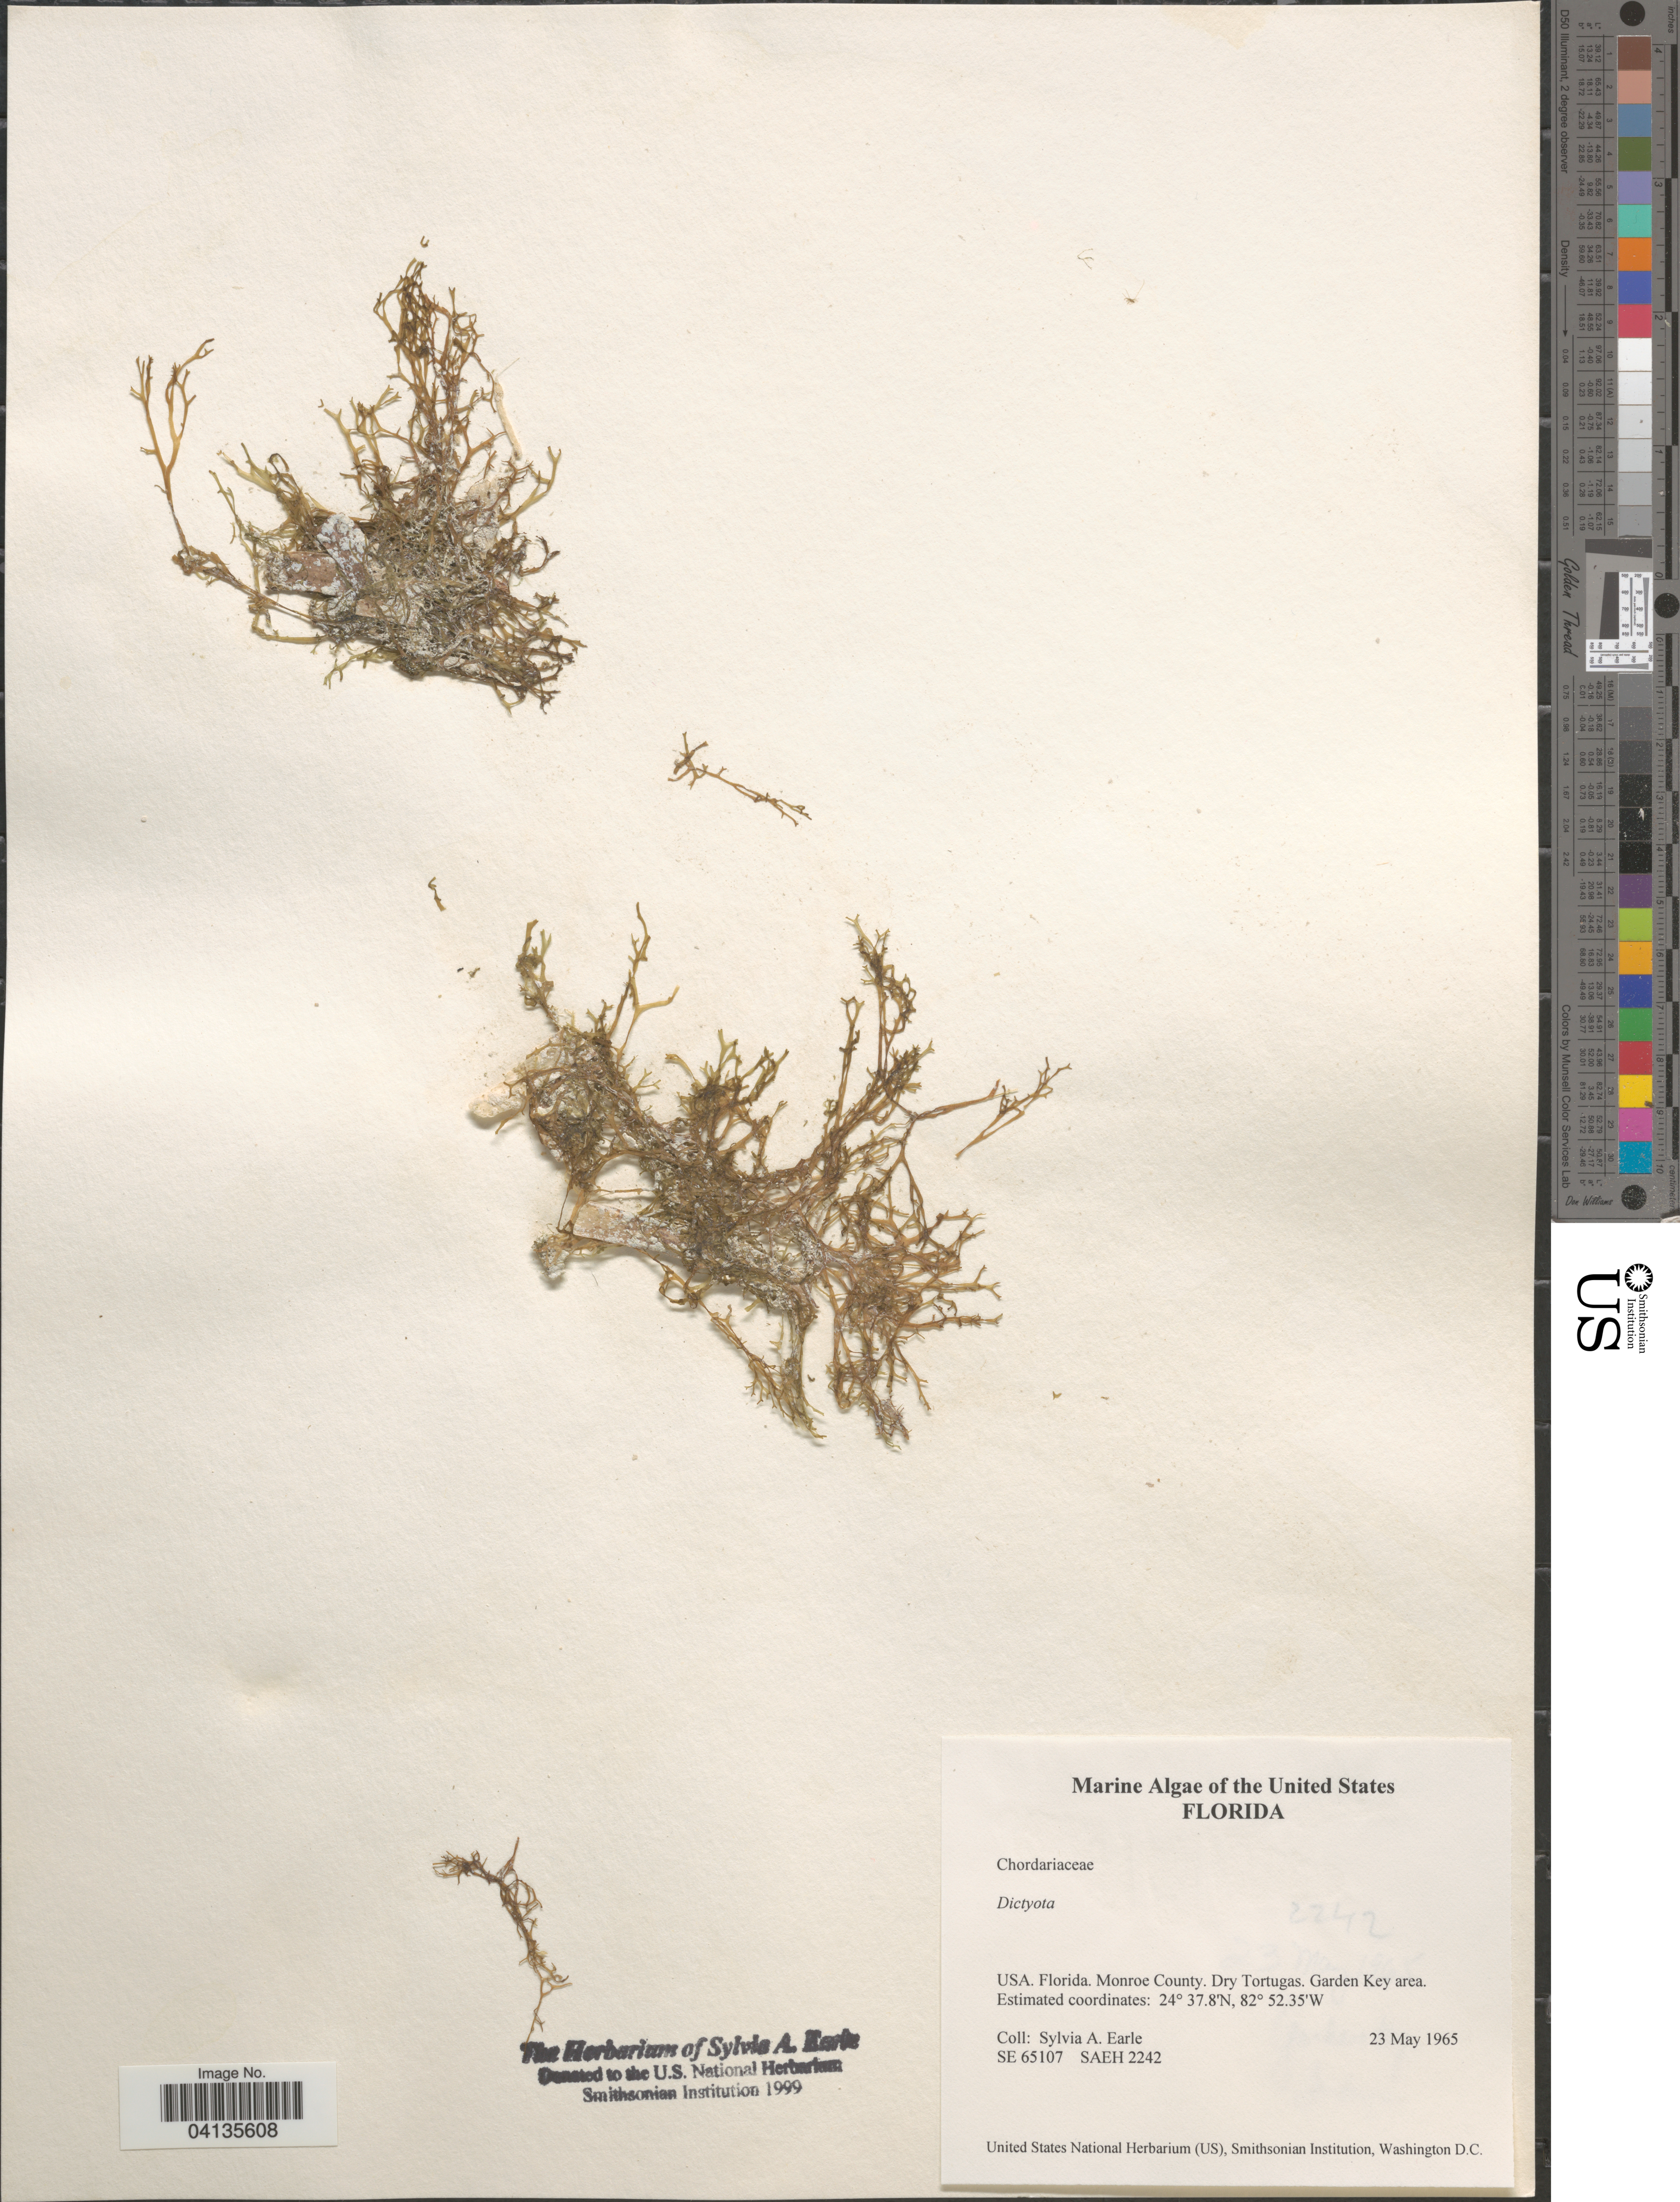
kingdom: Chromista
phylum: Ochrophyta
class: Phaeophyceae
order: Dictyotales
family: Dictyotaceae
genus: Dictyota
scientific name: Dictyota sp.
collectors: S. A. Earle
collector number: SE65107/SAEH2242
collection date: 1965-05-23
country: United States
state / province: Florida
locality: Monroe County. Dry Tortugas. Garden Key area.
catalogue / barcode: US 238634